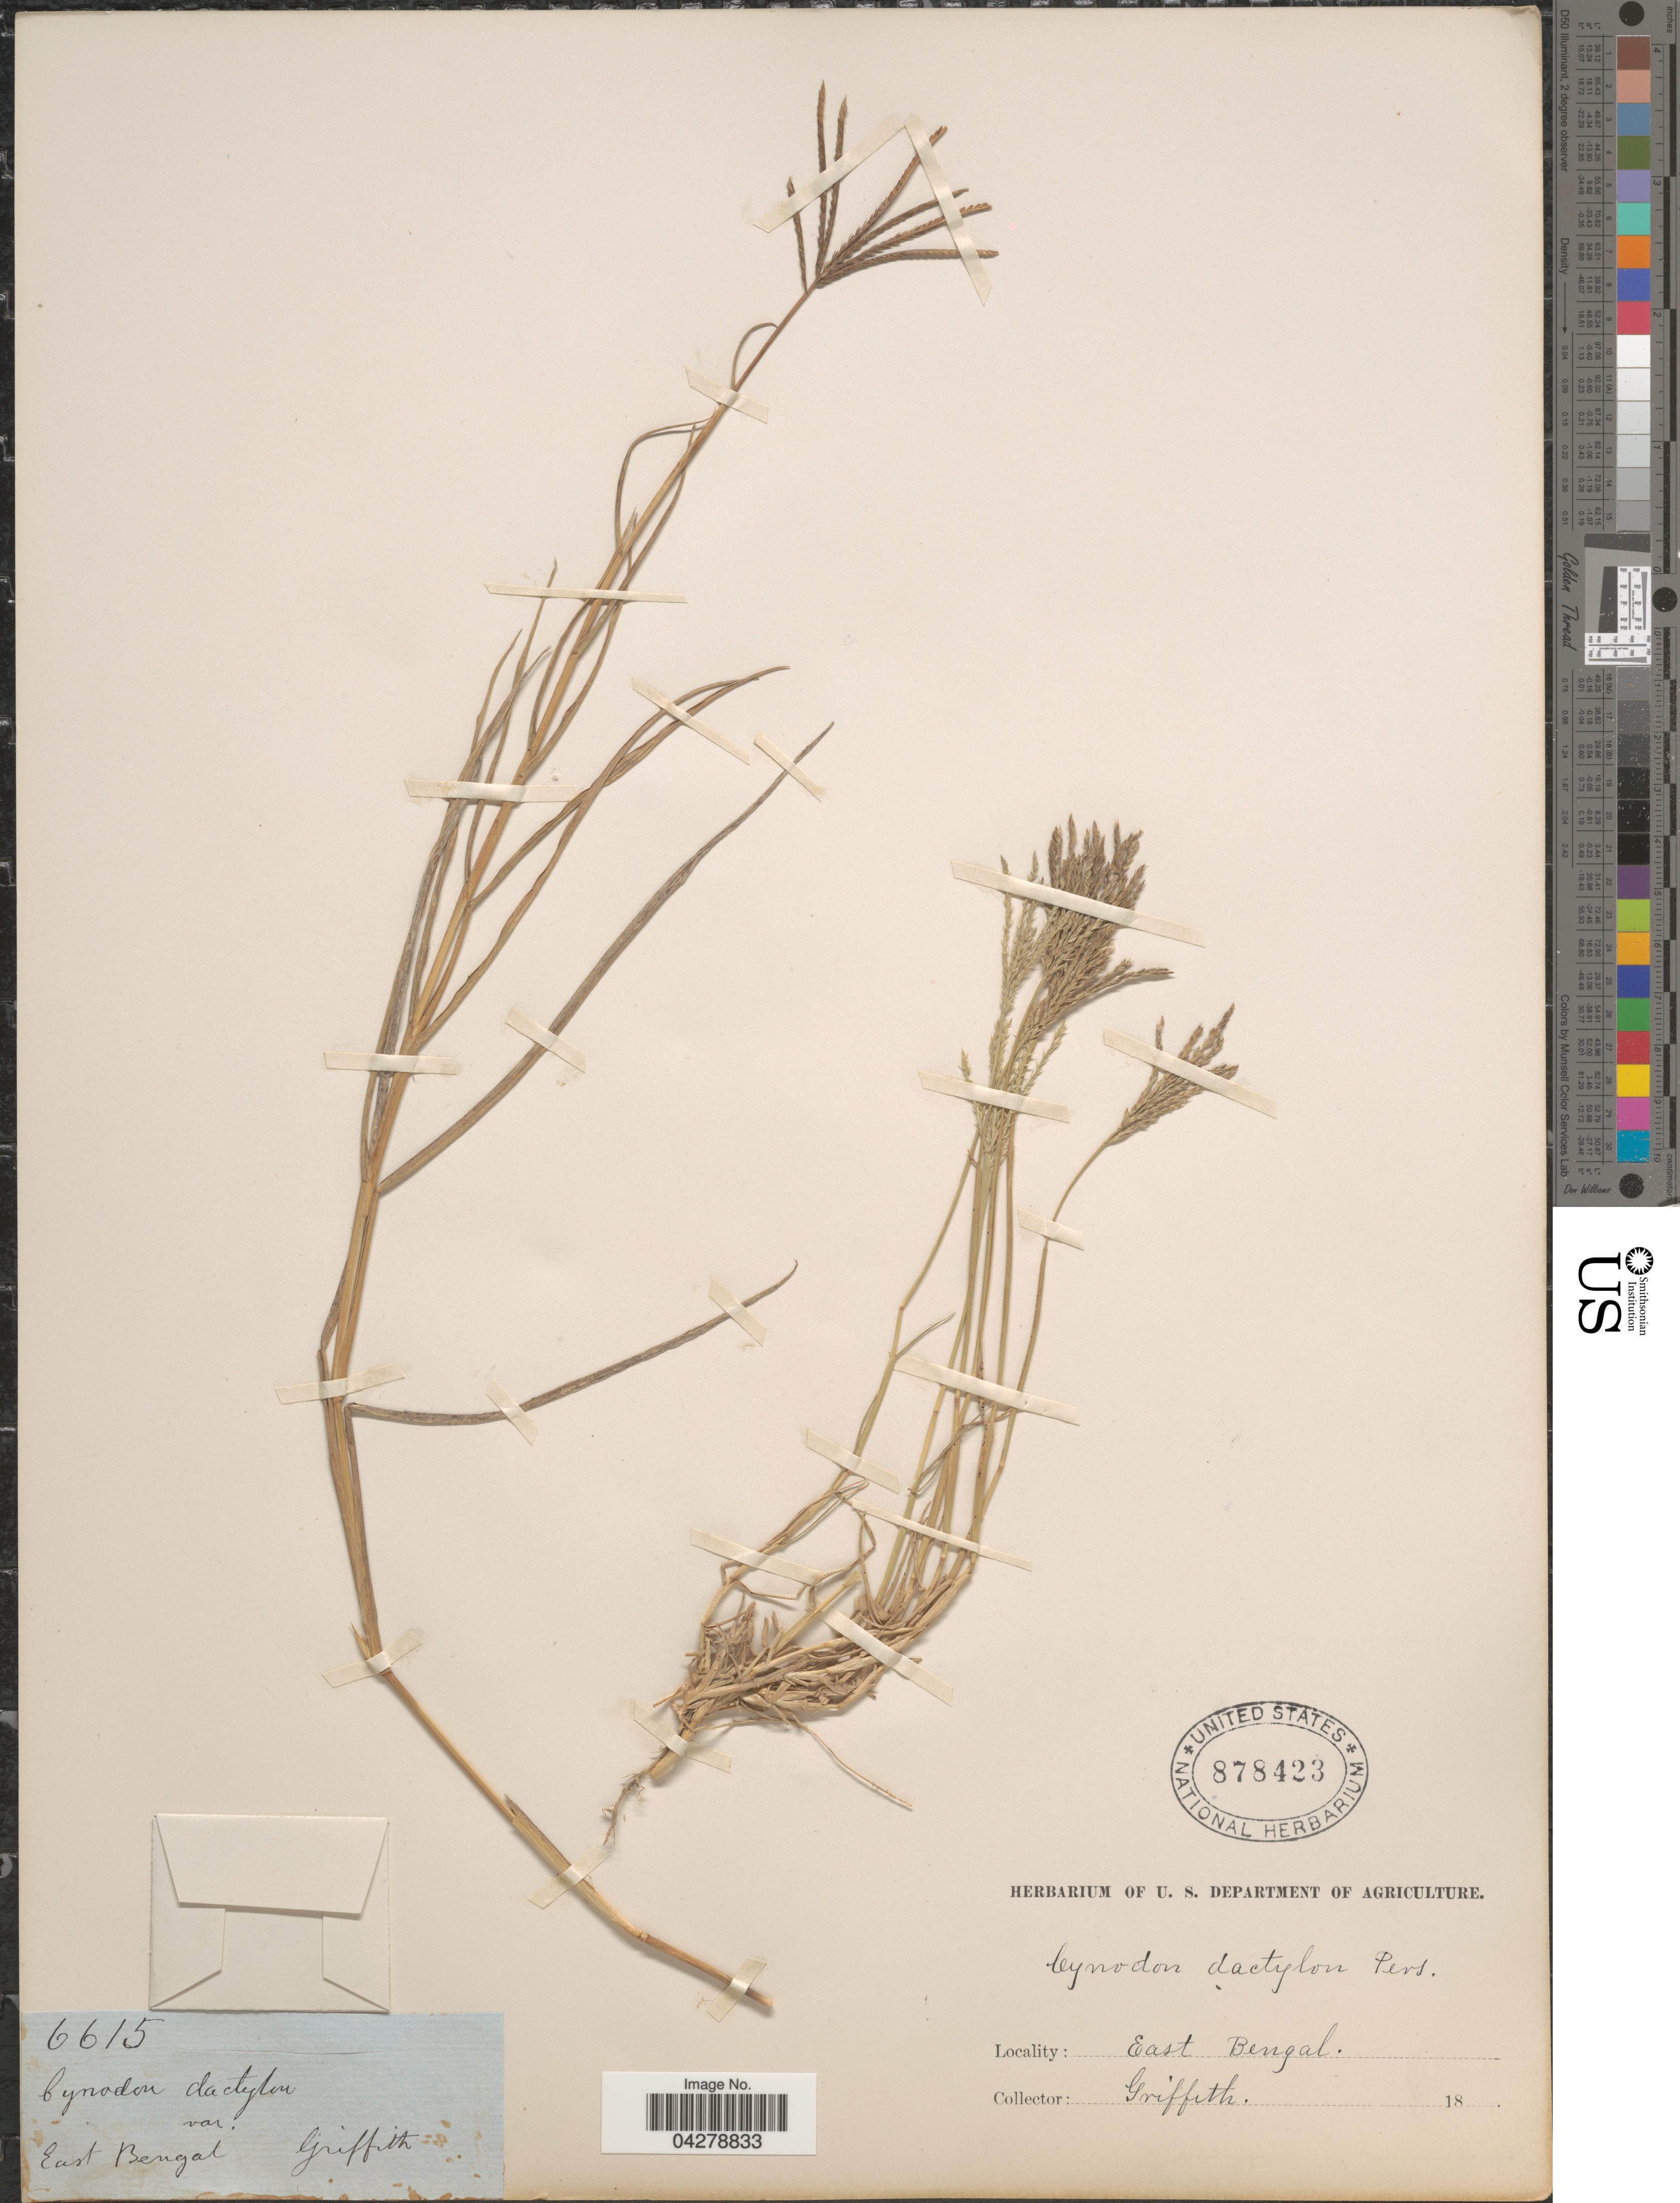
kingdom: Plantae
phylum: Tracheophyta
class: Liliopsida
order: Poales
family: Poaceae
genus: Digitaria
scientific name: Digitaria sp.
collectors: -. Griffith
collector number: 6615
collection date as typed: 18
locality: East Bengal.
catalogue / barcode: US 878423